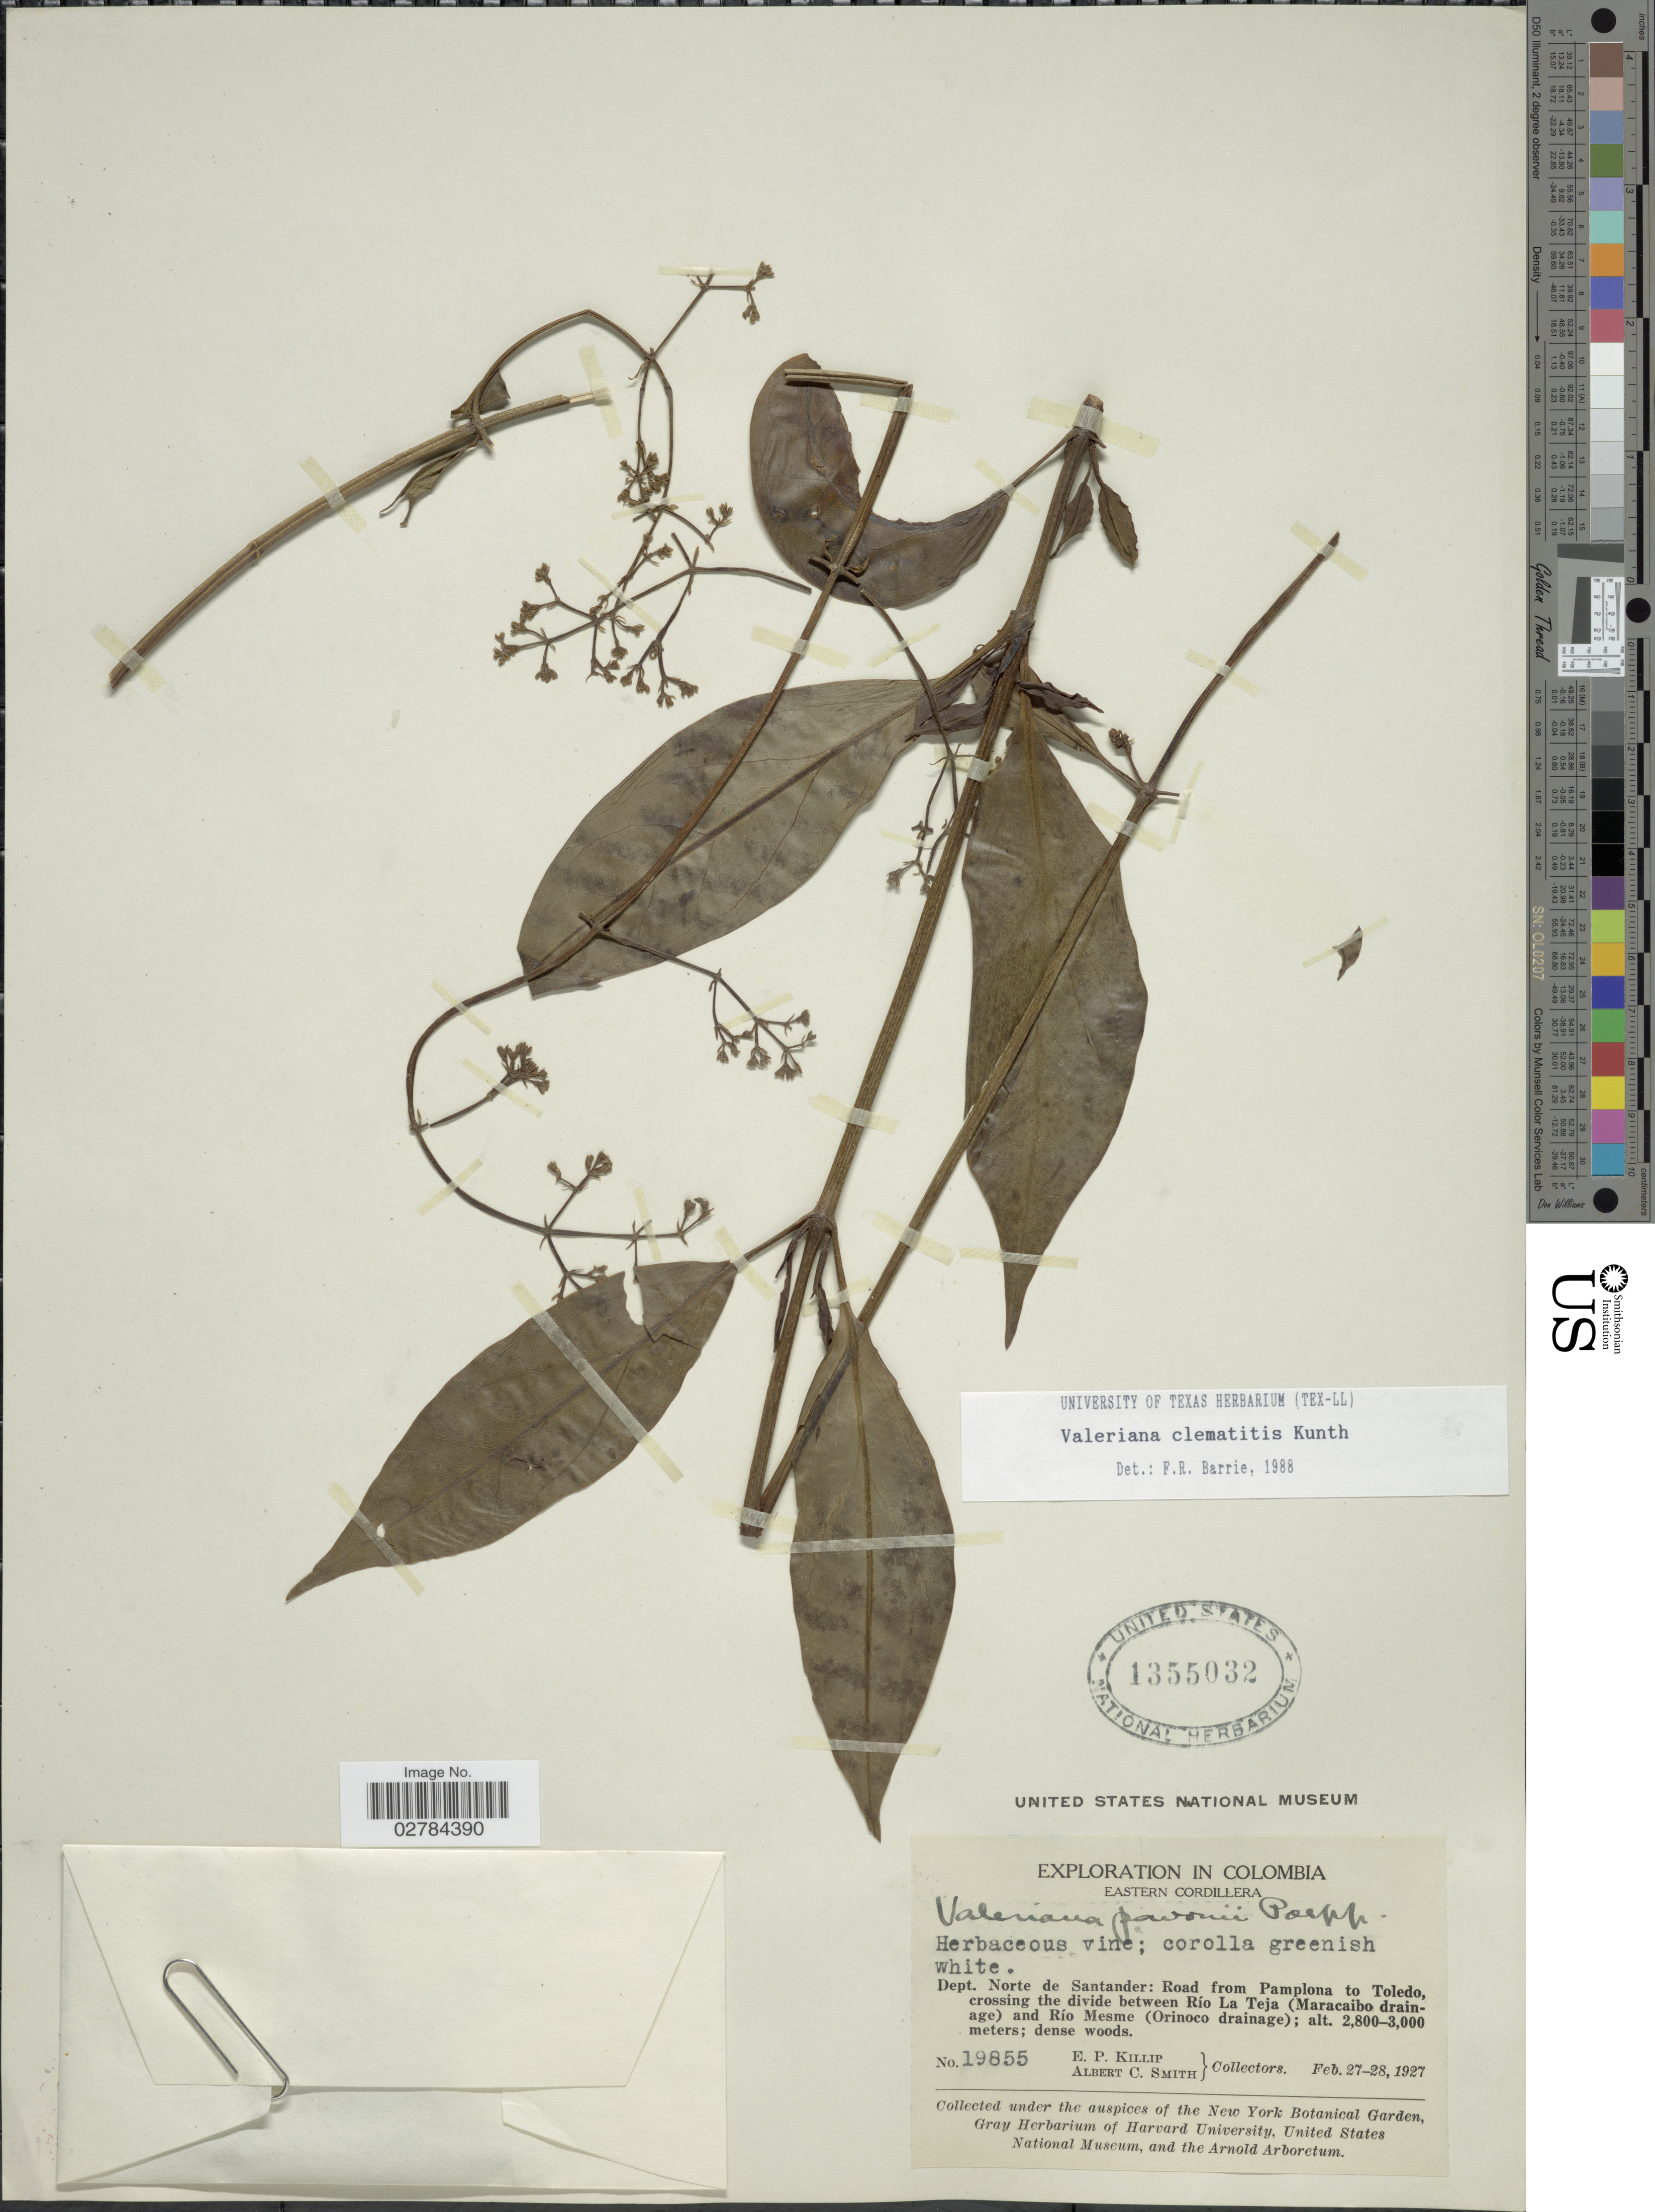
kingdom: Plantae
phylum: Tracheophyta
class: Magnoliopsida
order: Dipsacales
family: Caprifoliaceae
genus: Valeriana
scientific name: Valeriana clematitis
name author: Kunth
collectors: E. P. Killip & A. C. Smith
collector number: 19855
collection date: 1927-02-27/1927-02-28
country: Colombia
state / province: Norte de Santander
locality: Eastern Cordillera. Dept. Norte de Santander: Road from Pamplona to Toledo, crossing the divide between Río La Teja (Maracaibo drainage) and Río Mesme (Orinoco drainage).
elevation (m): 2800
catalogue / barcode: US 1355032